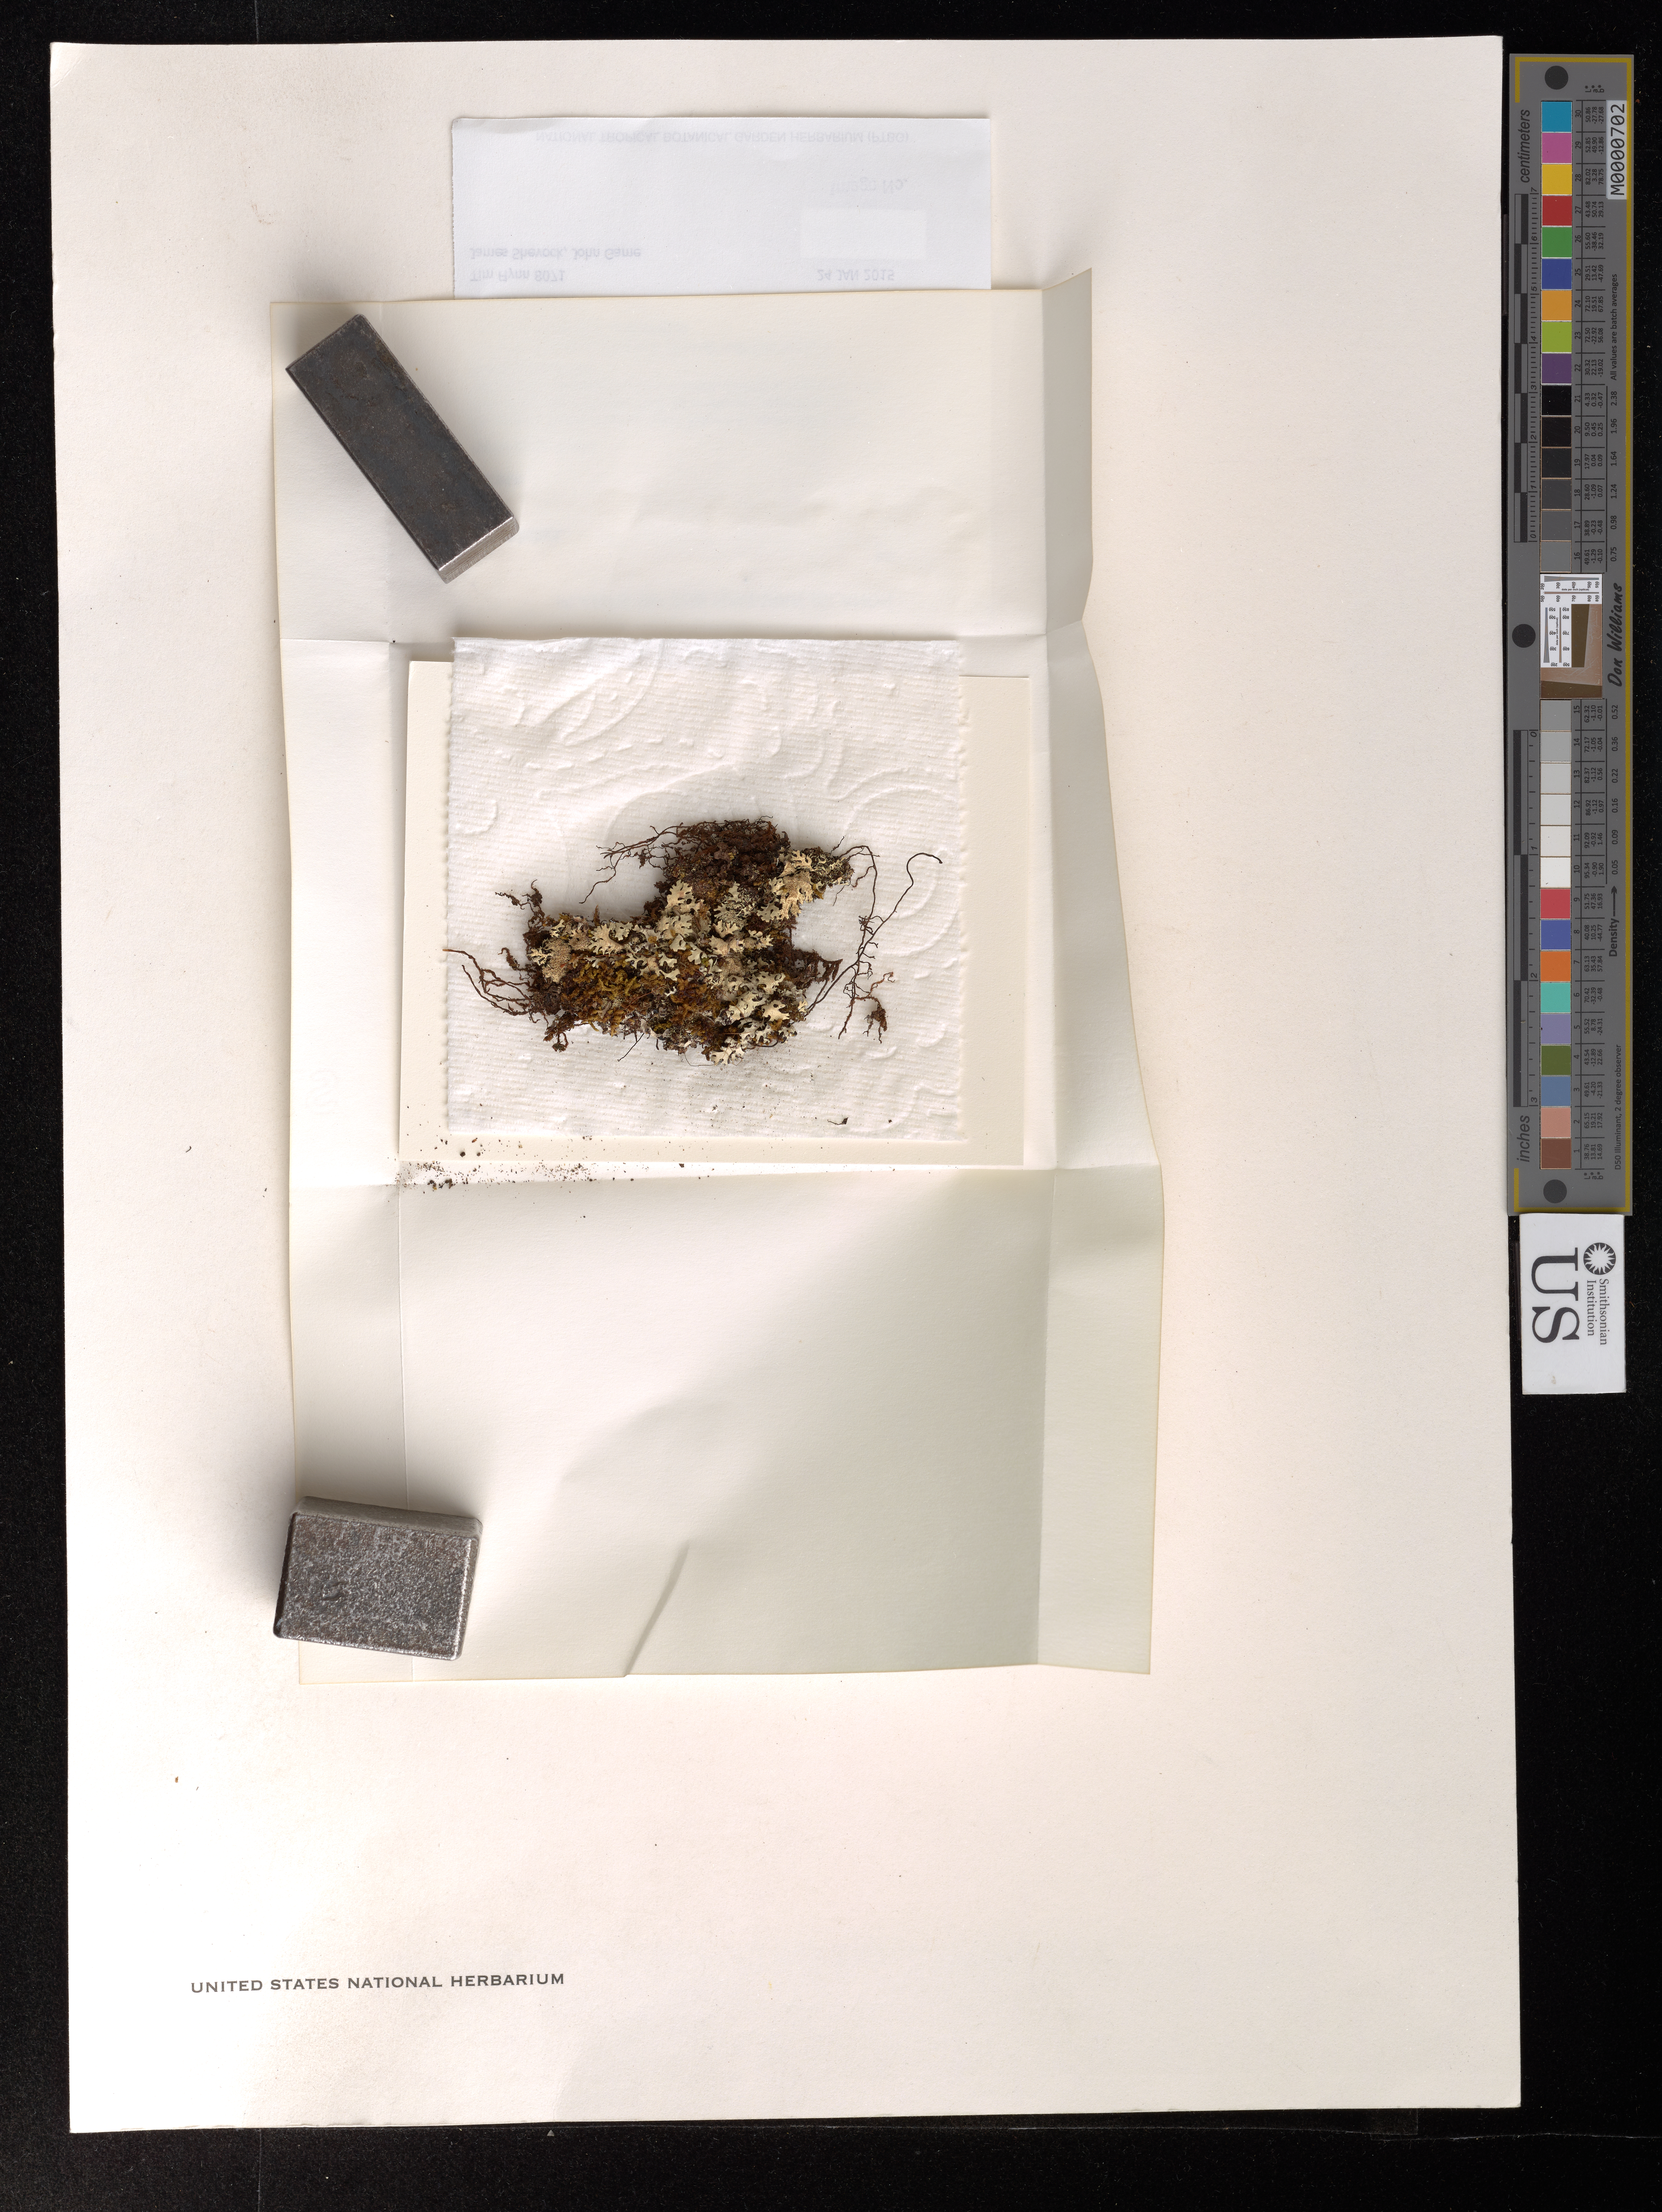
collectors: T. W. Flynn, J. R. Shevock & J. Game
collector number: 8071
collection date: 2015-01-24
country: United States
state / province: Hawaii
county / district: Kauai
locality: Kauai Koloa District. Lihue-Koloa Forest Reserve, Kahili ridge trail above Kahili Mtn. Park. Along spine of ridge.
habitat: Stunted windswept vegetation. W/ Metrosideros polymorpha, Dicranopteris, clidemis, Nephrolepis and Pseudelephantopus.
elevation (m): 633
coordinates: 21.964950, -159.494020